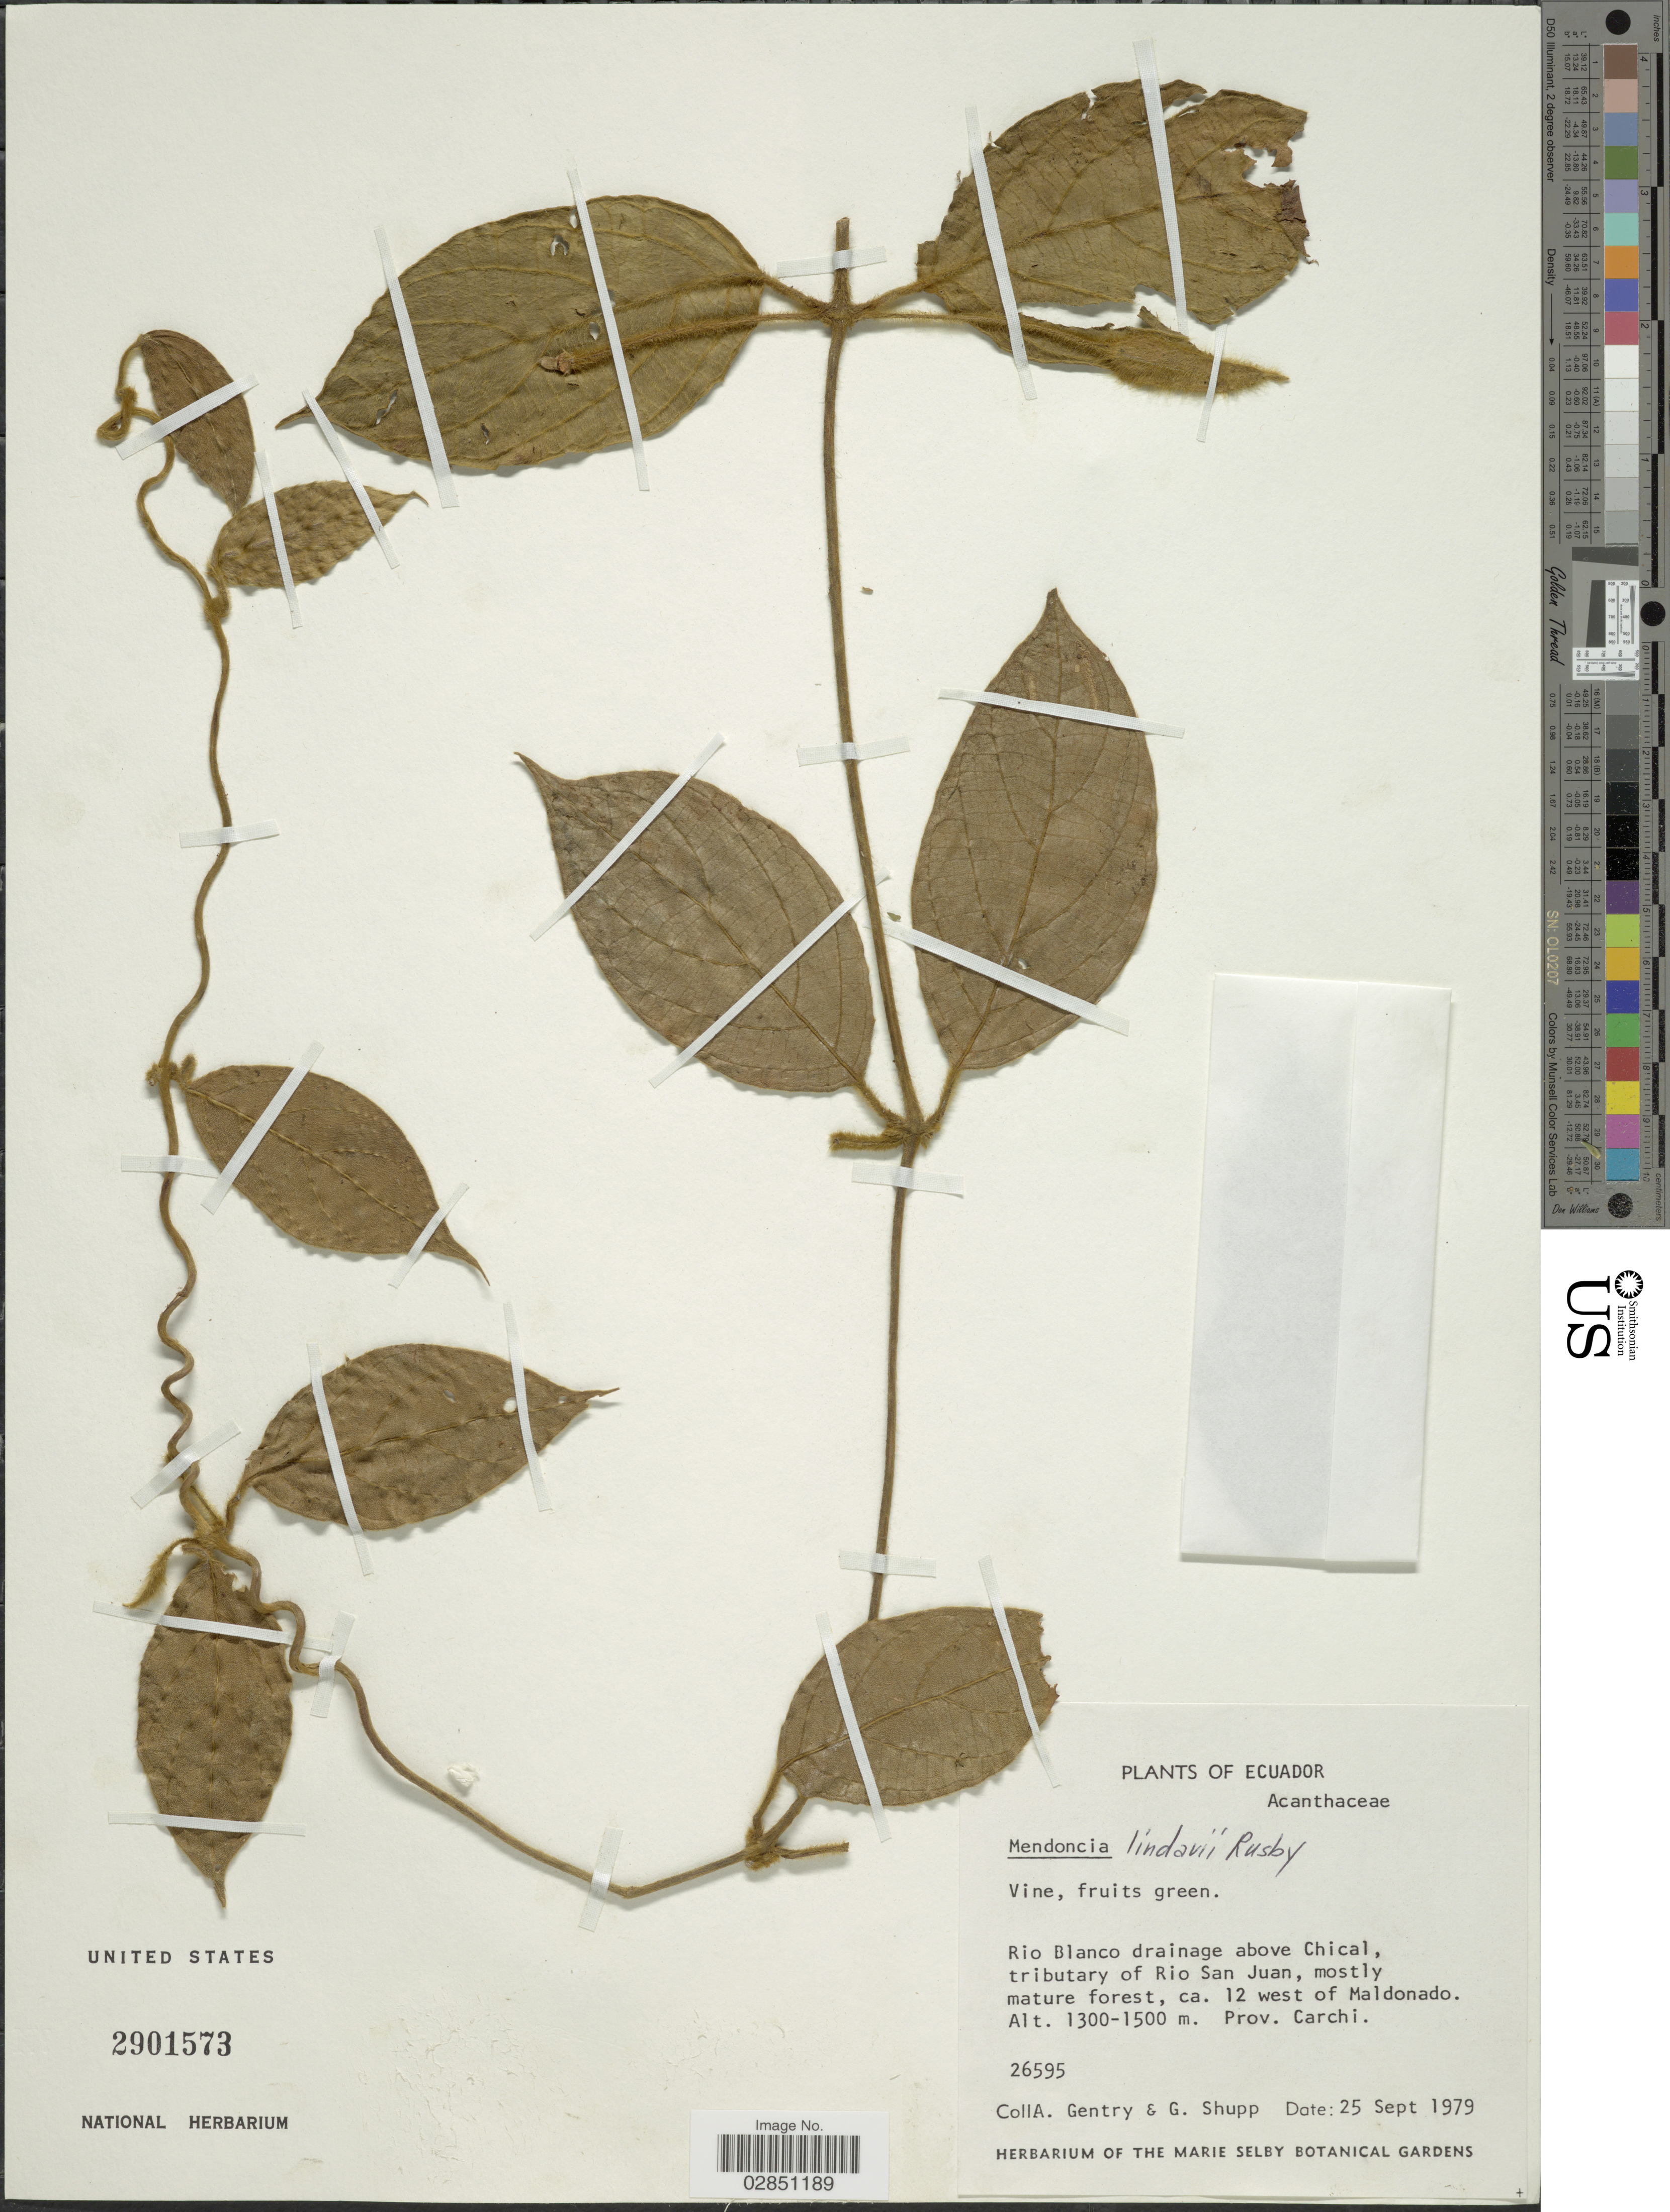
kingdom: Plantae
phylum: Tracheophyta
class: Magnoliopsida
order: Lamiales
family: Acanthaceae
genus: Mendoncia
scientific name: Mendoncia lindavii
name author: Rusby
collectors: A. H. Gentry & G. Shupp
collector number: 26595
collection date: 1979-09-25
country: Ecuador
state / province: Carchi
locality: Rio Blanco drainage above Chical, tributary of Rio San Juan, mostly forest, ca. 12 west of Maldonado.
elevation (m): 1300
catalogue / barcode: US 2901573